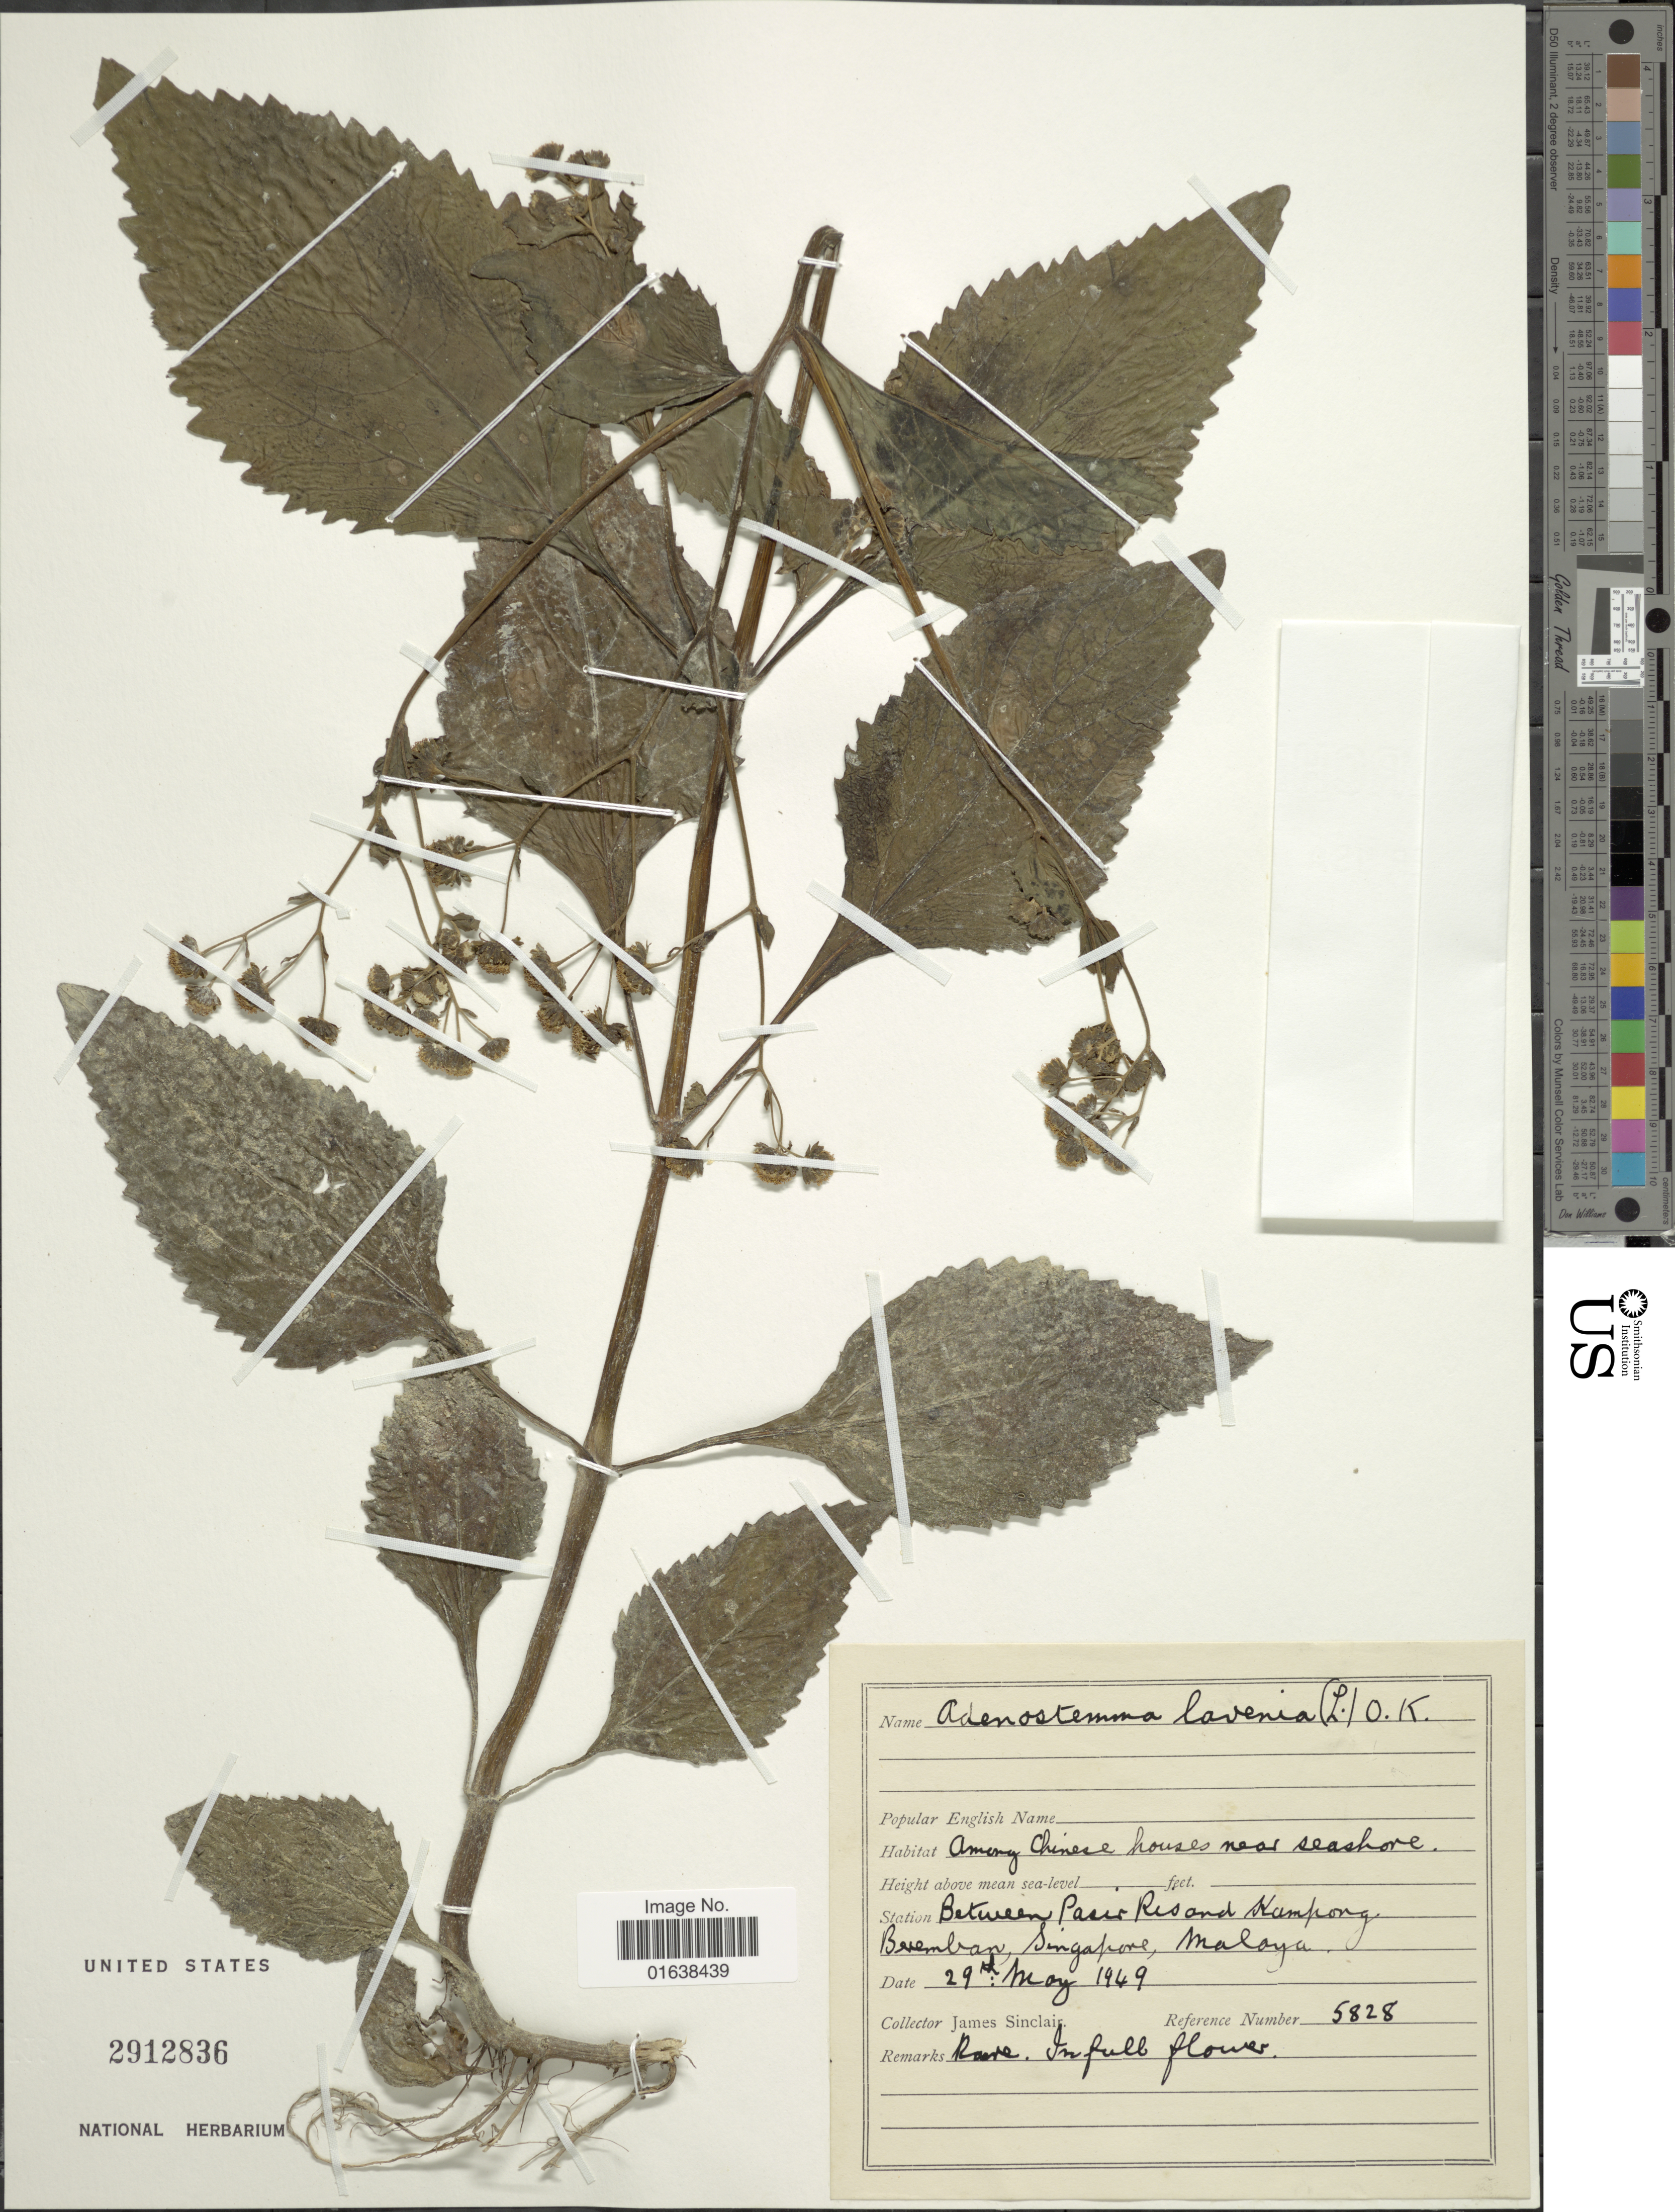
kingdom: Plantae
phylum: Tracheophyta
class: Magnoliopsida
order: Asterales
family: Asteraceae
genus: Adenostemma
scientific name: Adenostemma lavenia var. lavenia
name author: Kuntze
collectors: J. Sinclair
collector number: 5828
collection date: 1949-05-29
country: Singapore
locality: Station Between Pasir Ris and Kampong Beremban, Singapore, Malaya.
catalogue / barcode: US 2912836